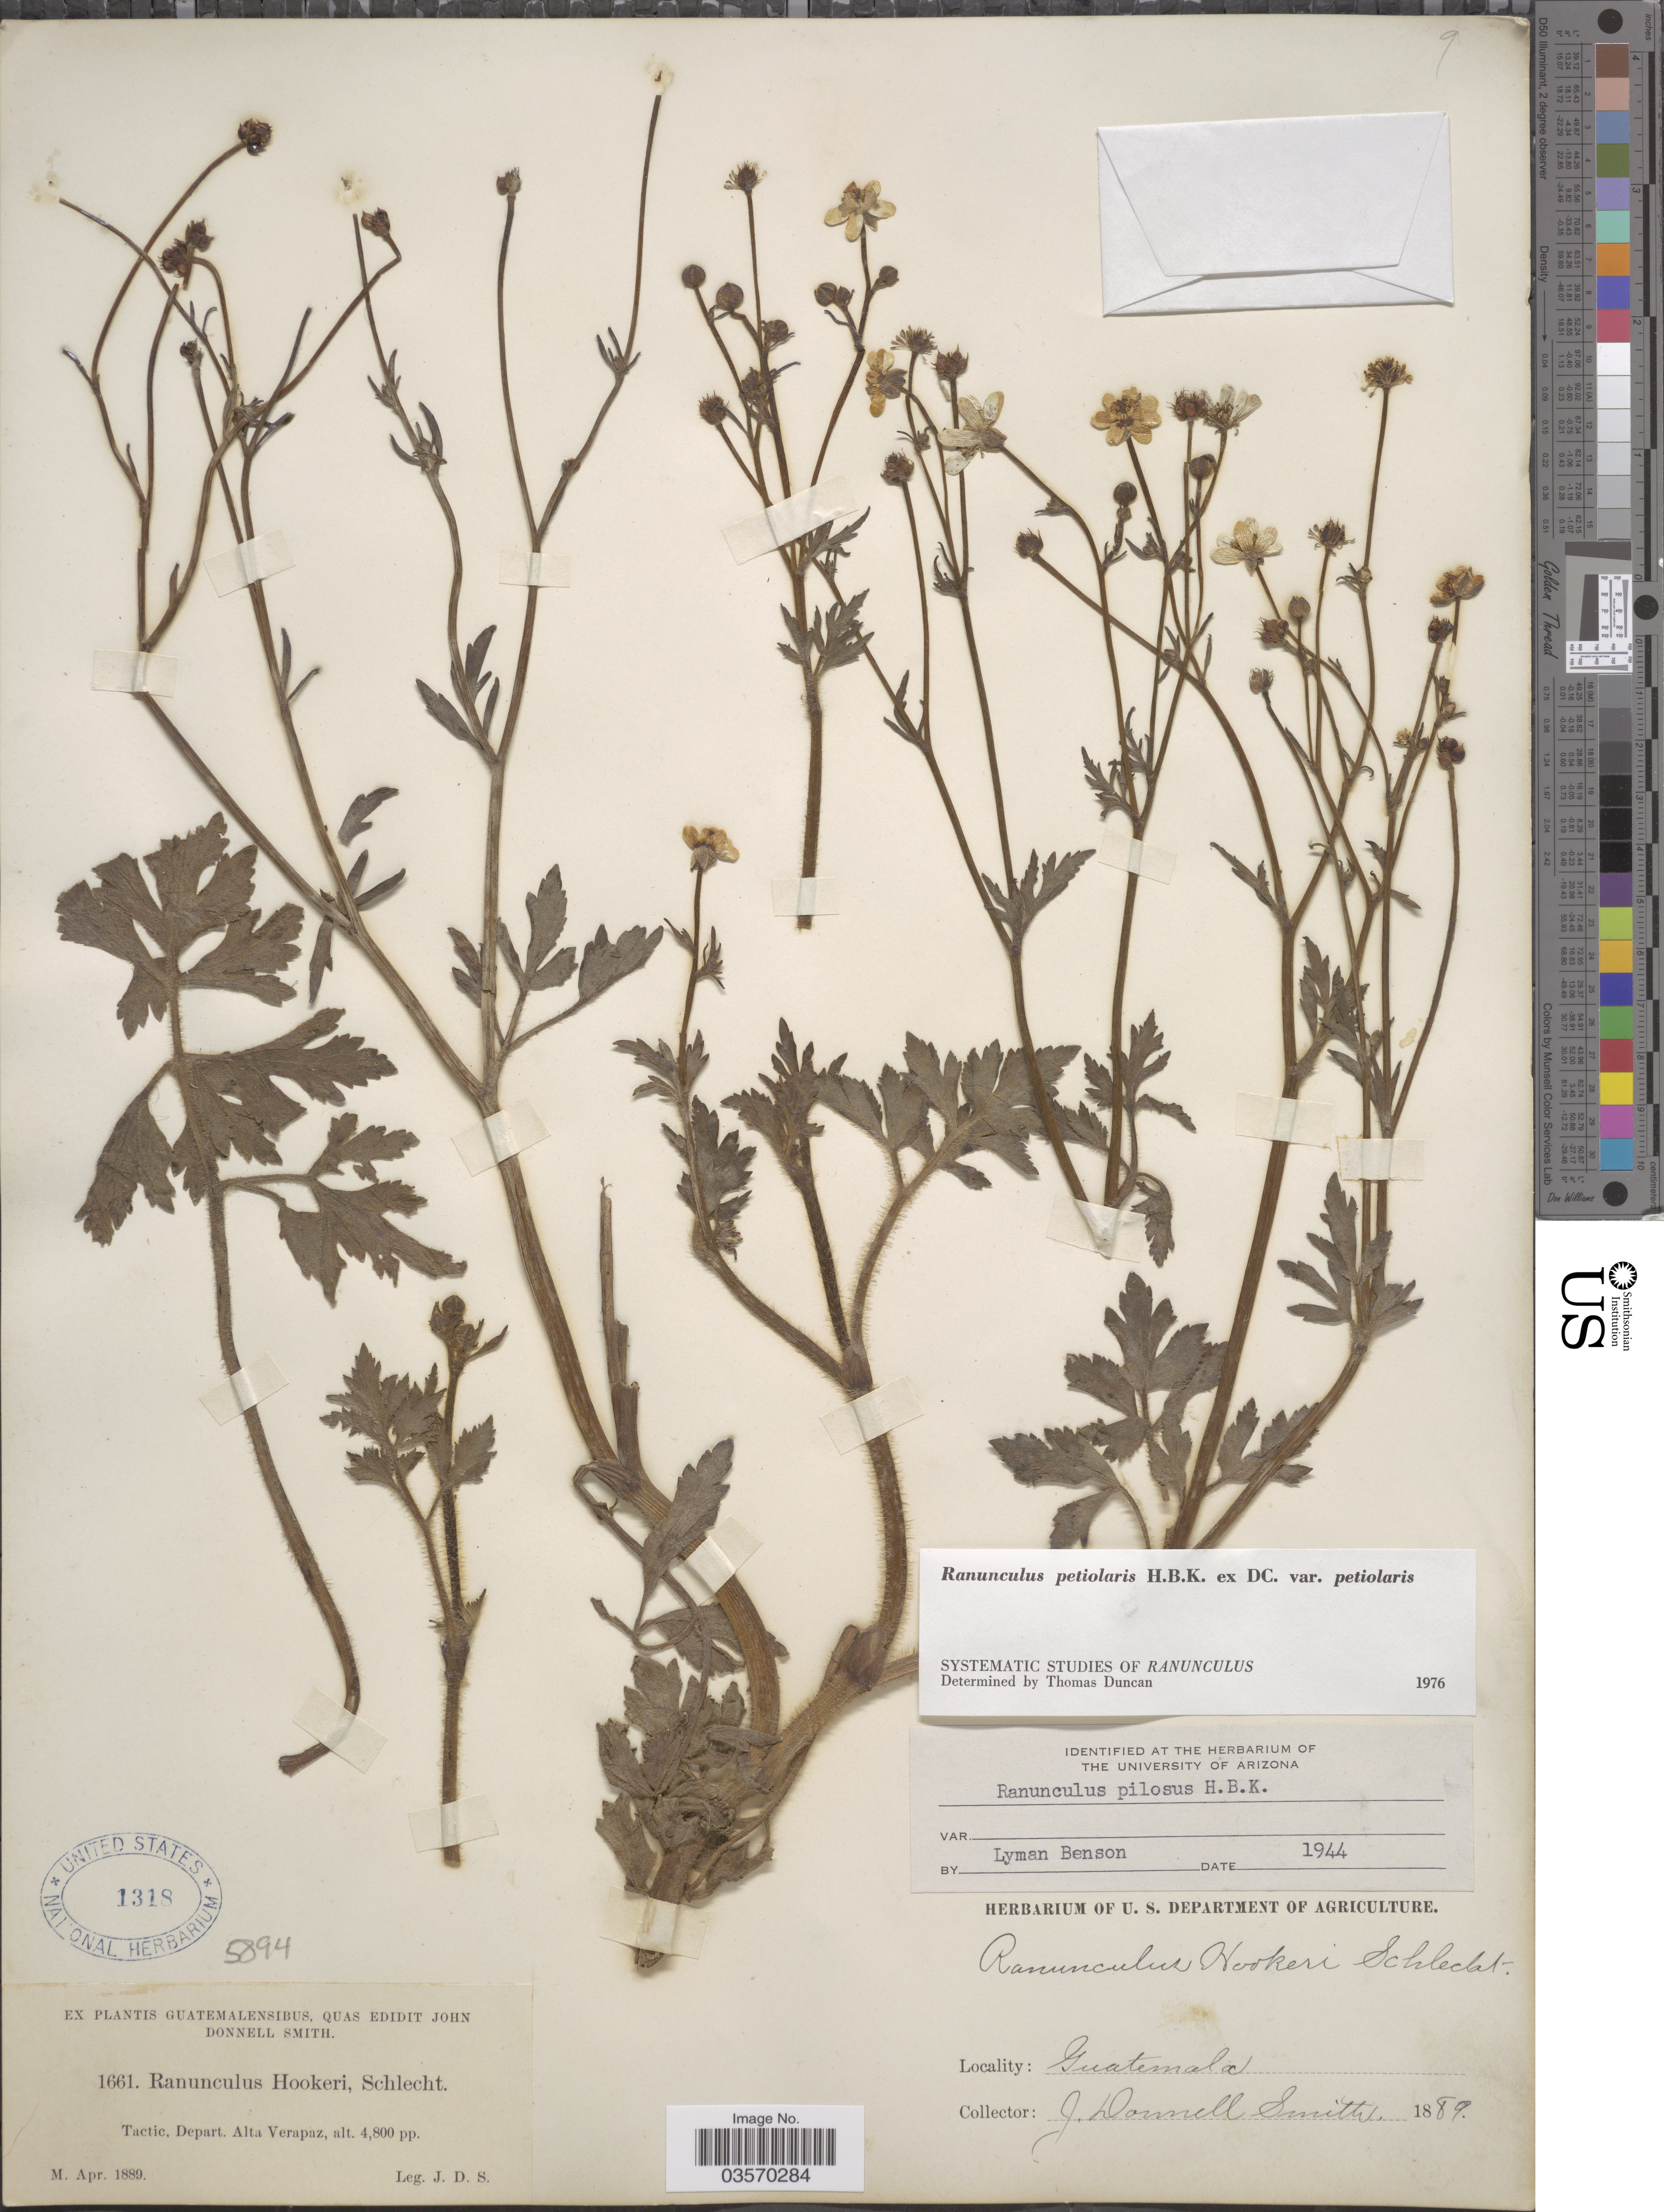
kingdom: Plantae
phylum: Tracheophyta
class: Magnoliopsida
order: Ranunculales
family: Ranunculaceae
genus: Ranunculus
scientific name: Ranunculus petiolaris var. petiolaris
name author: Kunth ex DC.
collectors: J. Donnell Smith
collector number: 1661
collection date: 1889-04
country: Guatemala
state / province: Alta Verapaz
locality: Tactic, Depart. Alta Verapaz.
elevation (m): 1463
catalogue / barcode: US 1318